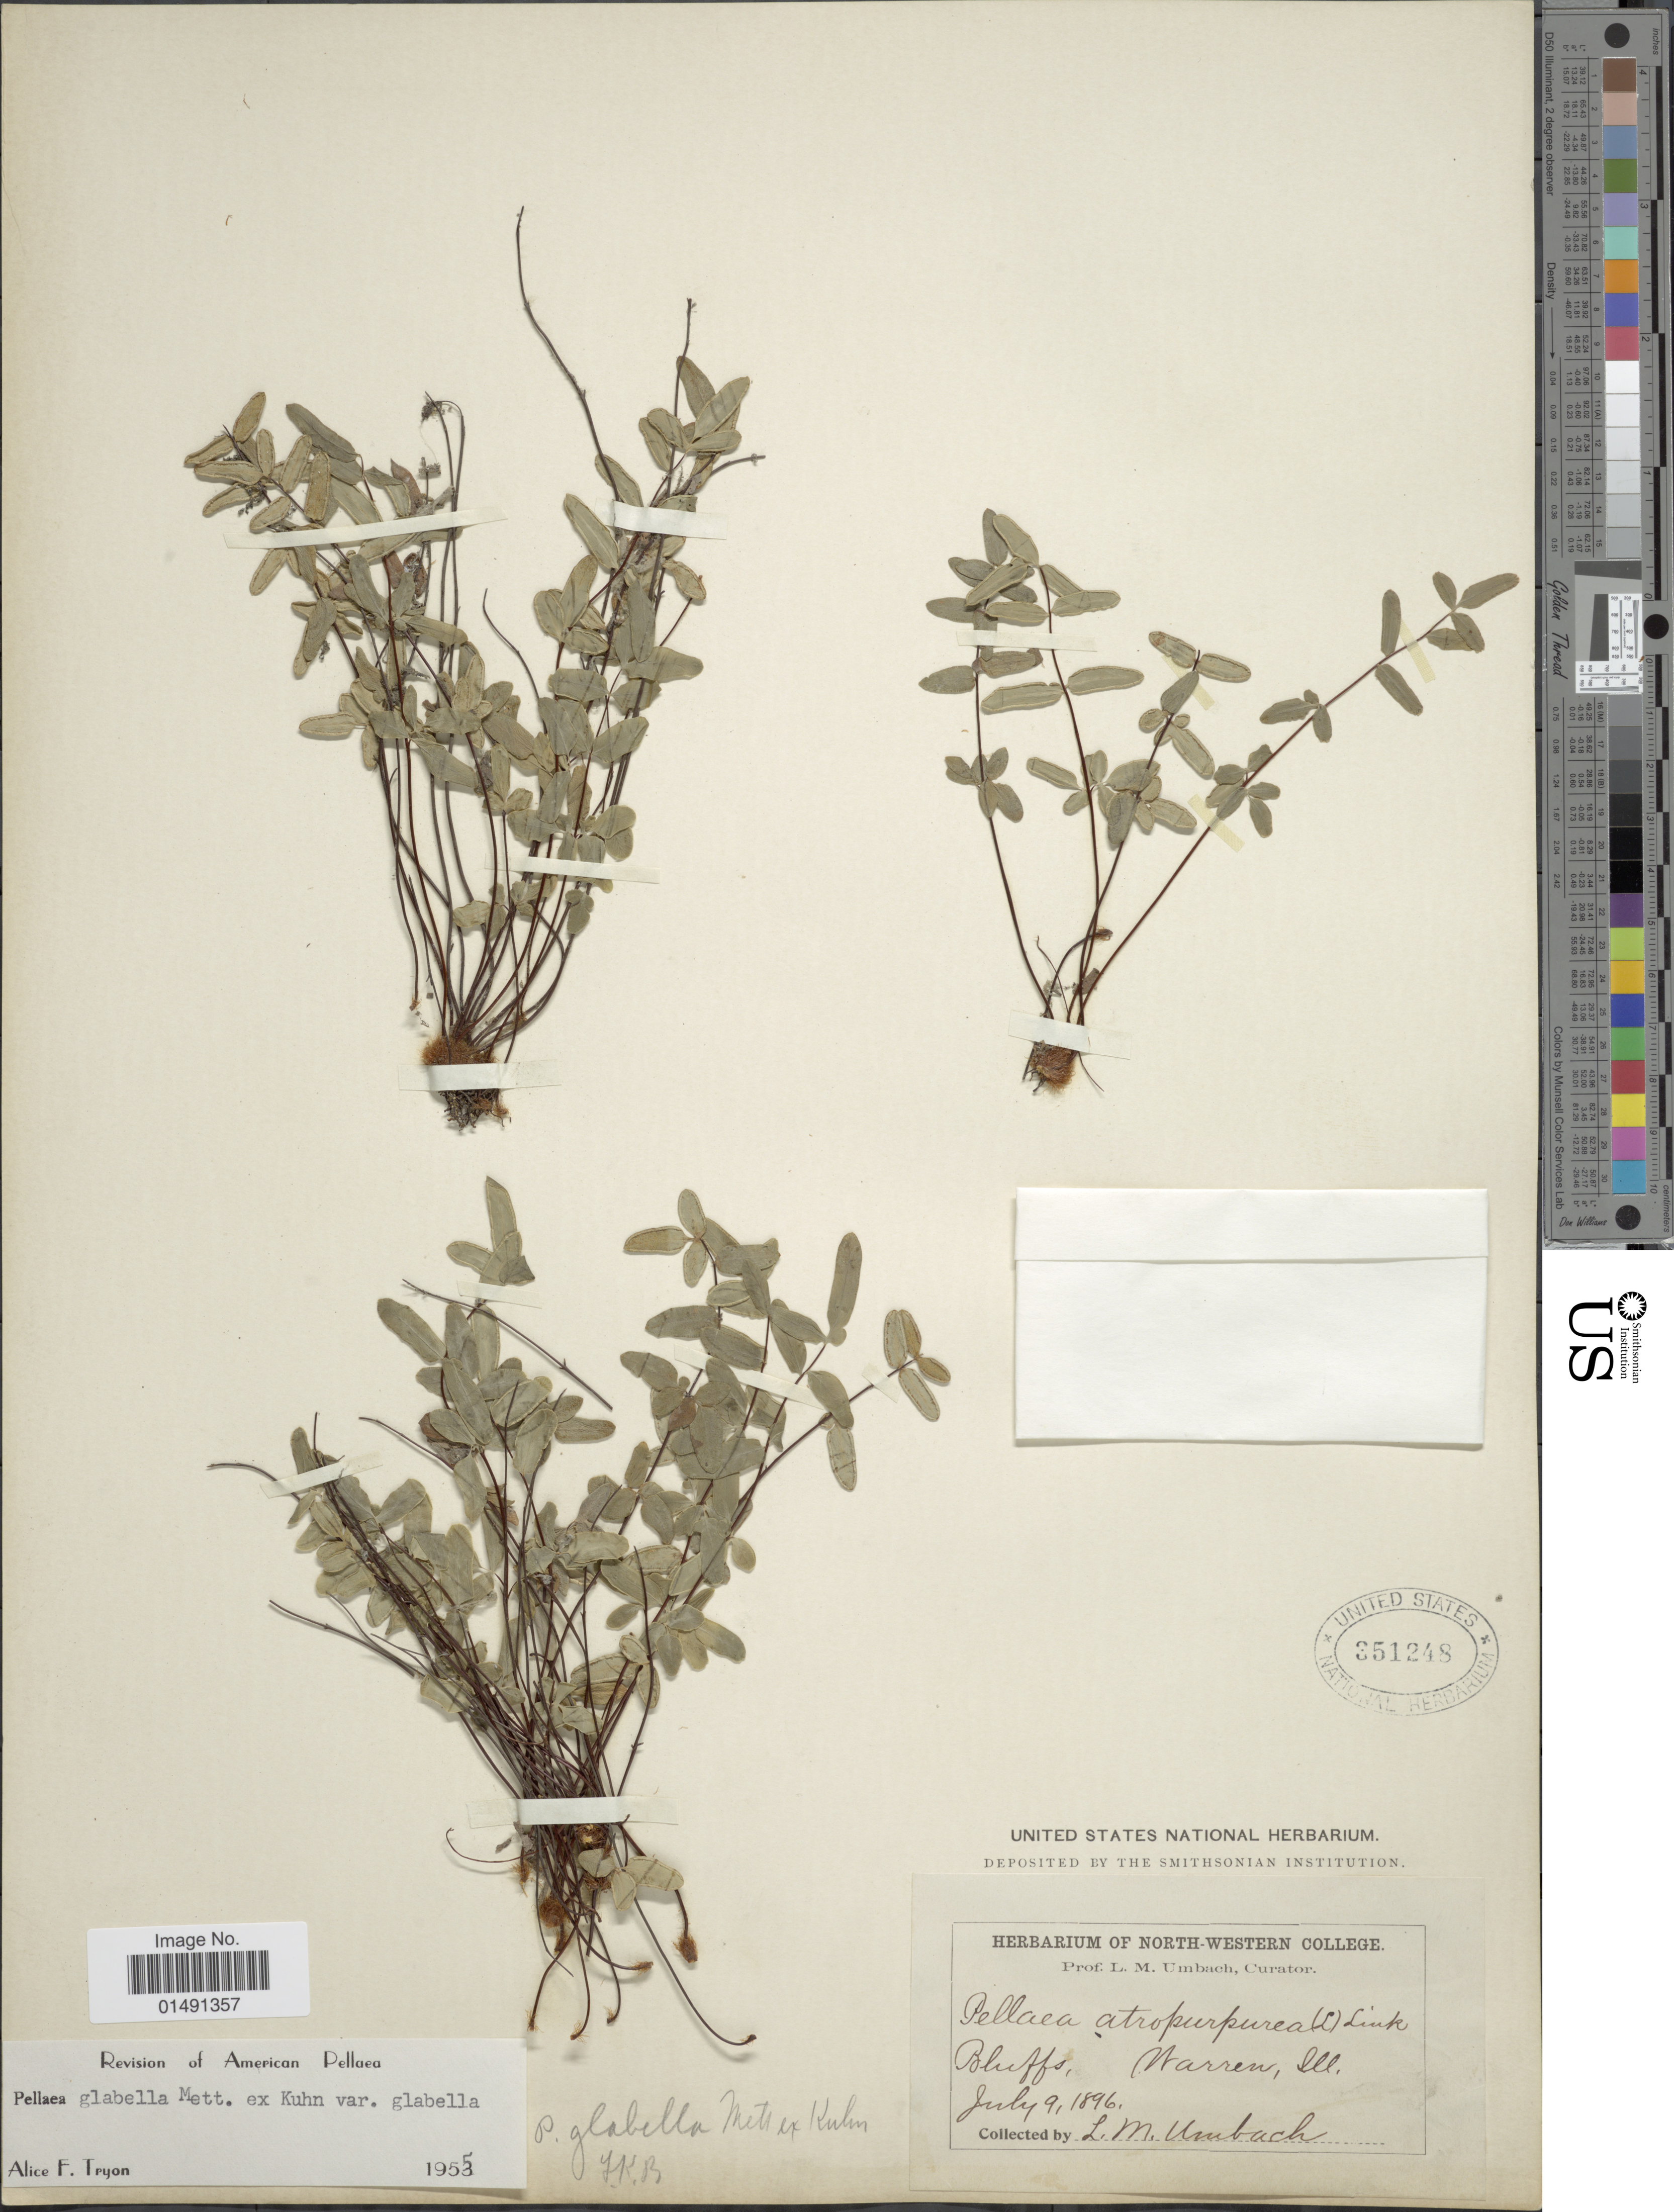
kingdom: Plantae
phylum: Tracheophyta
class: Polypodiopsida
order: Polypodiales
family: Pteridaceae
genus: Pellaea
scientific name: Pellaea glabella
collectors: L. M. Umbach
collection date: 1896-07-09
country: United States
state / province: Illinois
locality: Bluffs, Warren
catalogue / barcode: US 351248